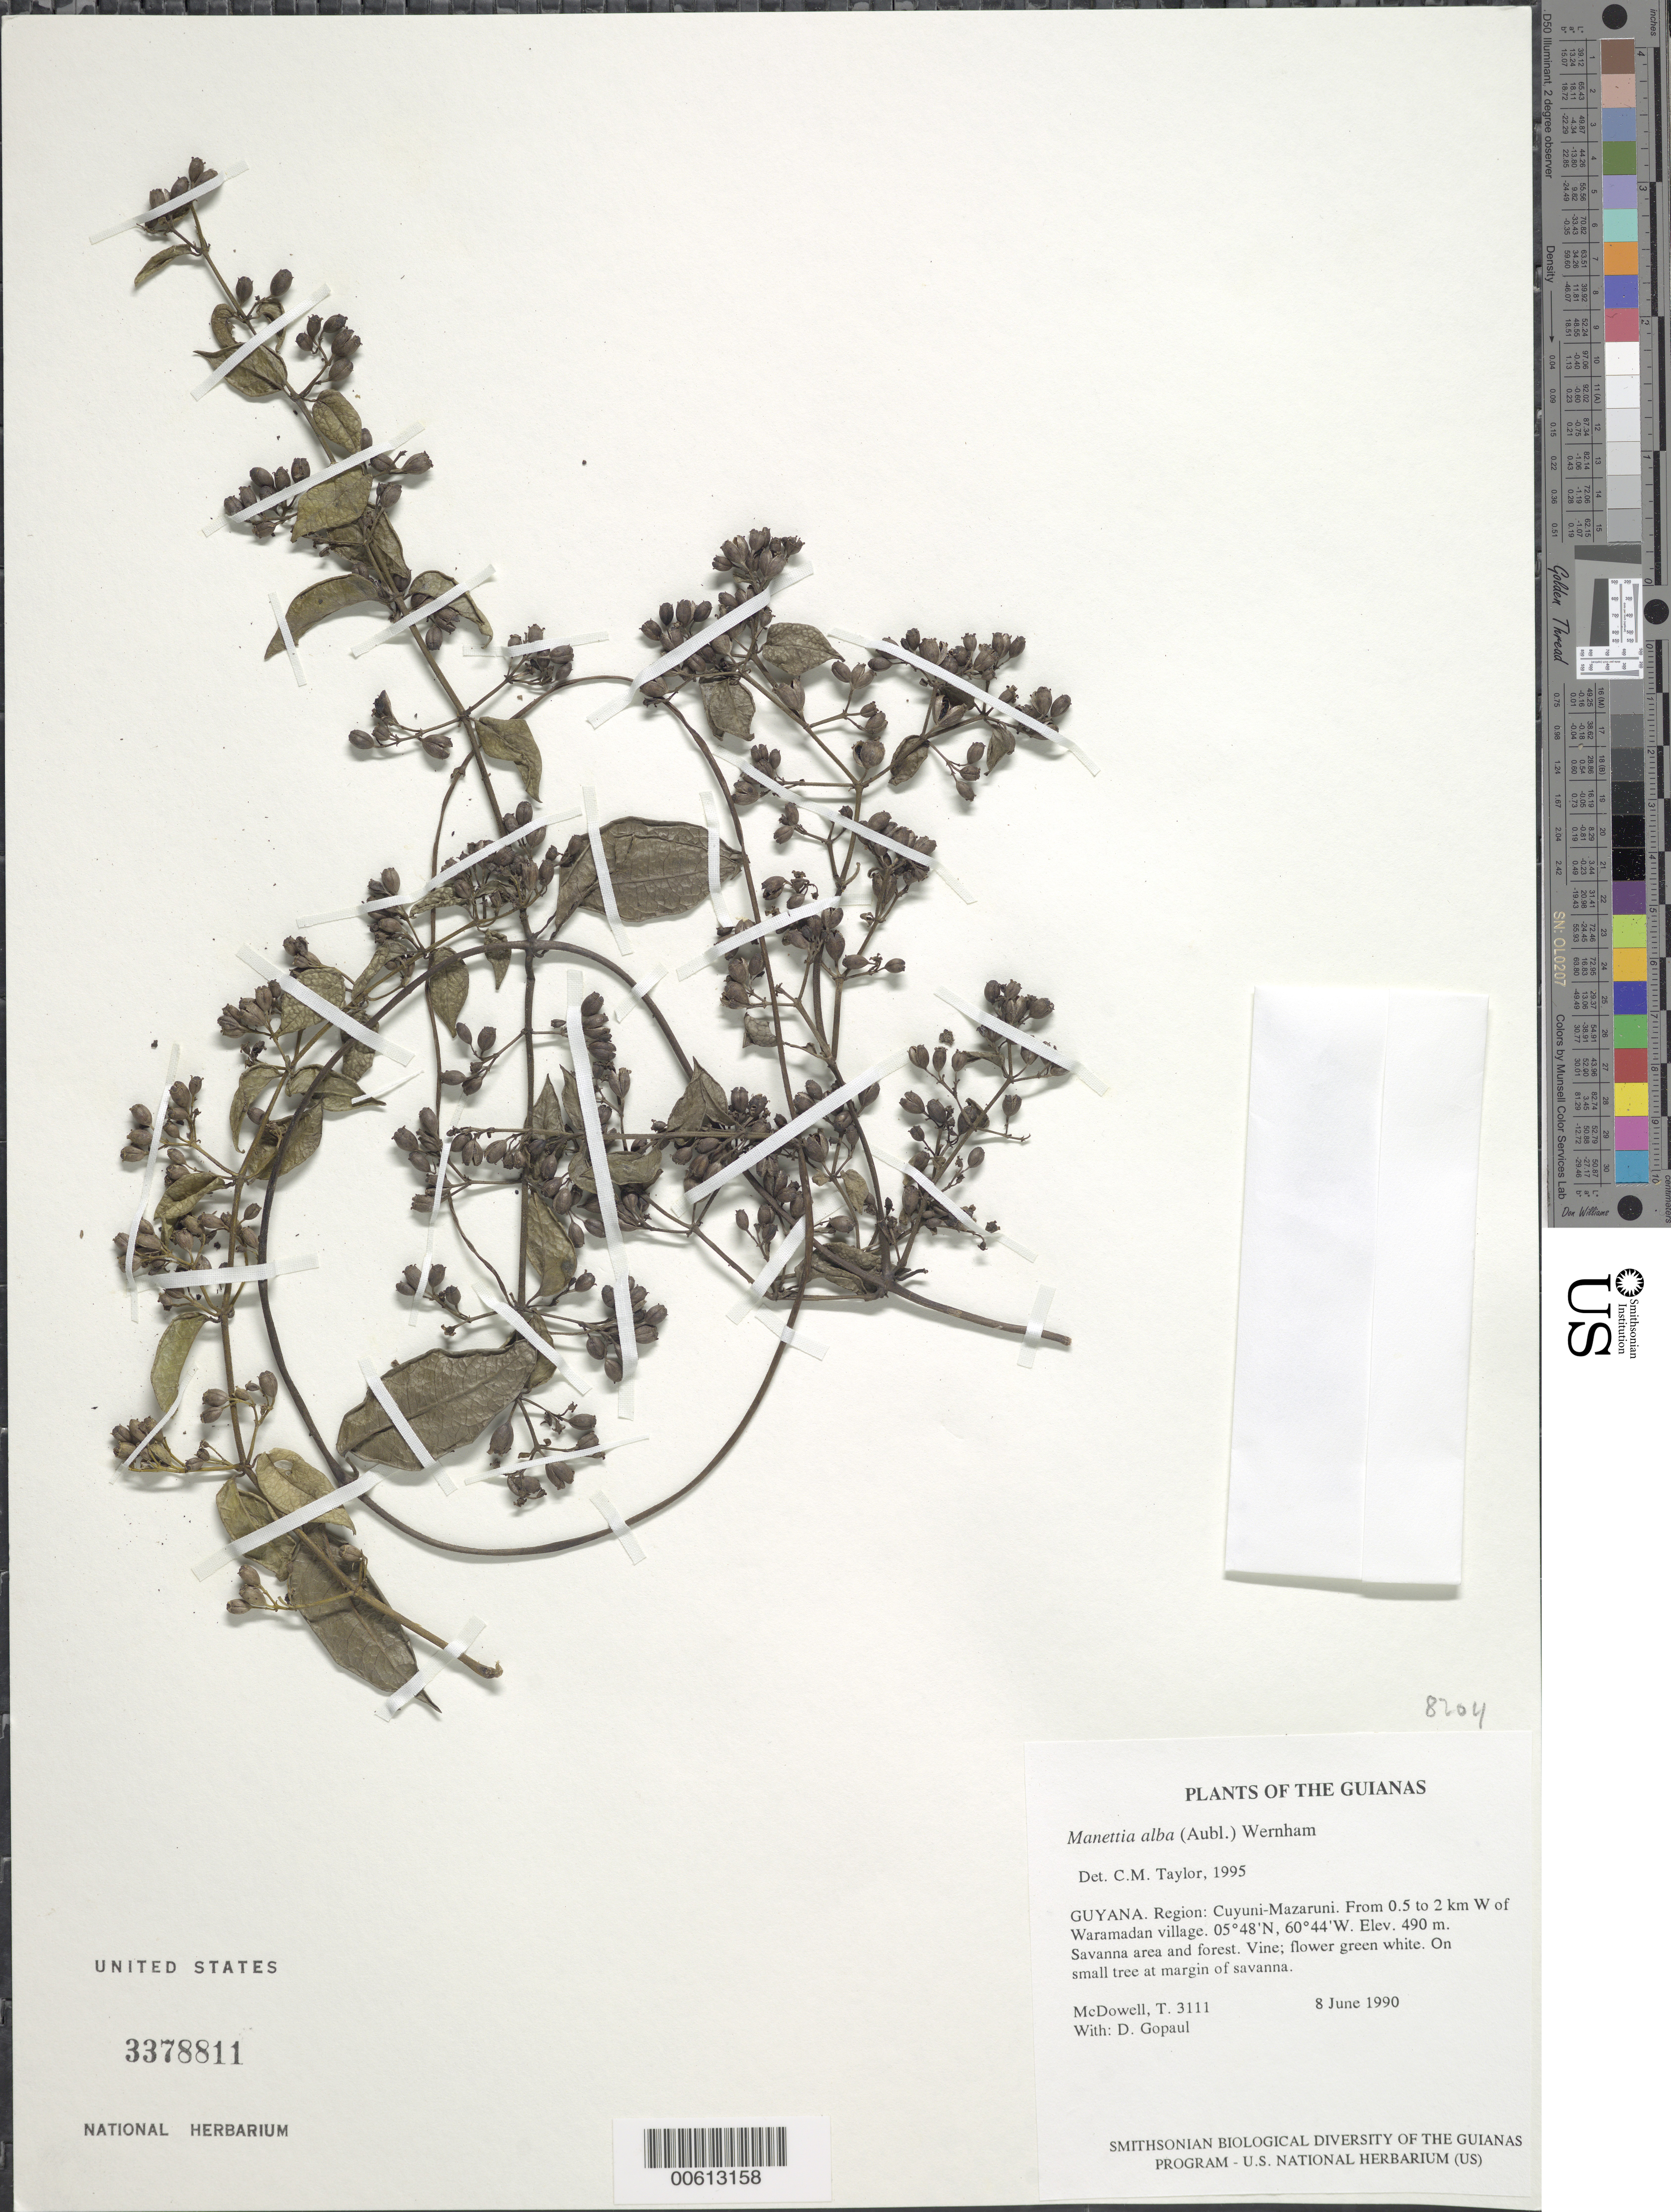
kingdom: Plantae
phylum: Tracheophyta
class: Magnoliopsida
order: Gentianales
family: Rubiaceae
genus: Manettia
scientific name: Manettia alba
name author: (Aubl.) Wernham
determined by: Taylor, Charlotte M.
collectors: T. McDowell & D. Gopaul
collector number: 3111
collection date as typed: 8 June 1990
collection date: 1990-06-08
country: Guyana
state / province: Cuyuni-Mazaruni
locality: From 0.5 to 2 km W of Waramadan village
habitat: Savanna area and forest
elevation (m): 490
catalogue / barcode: US 3378811